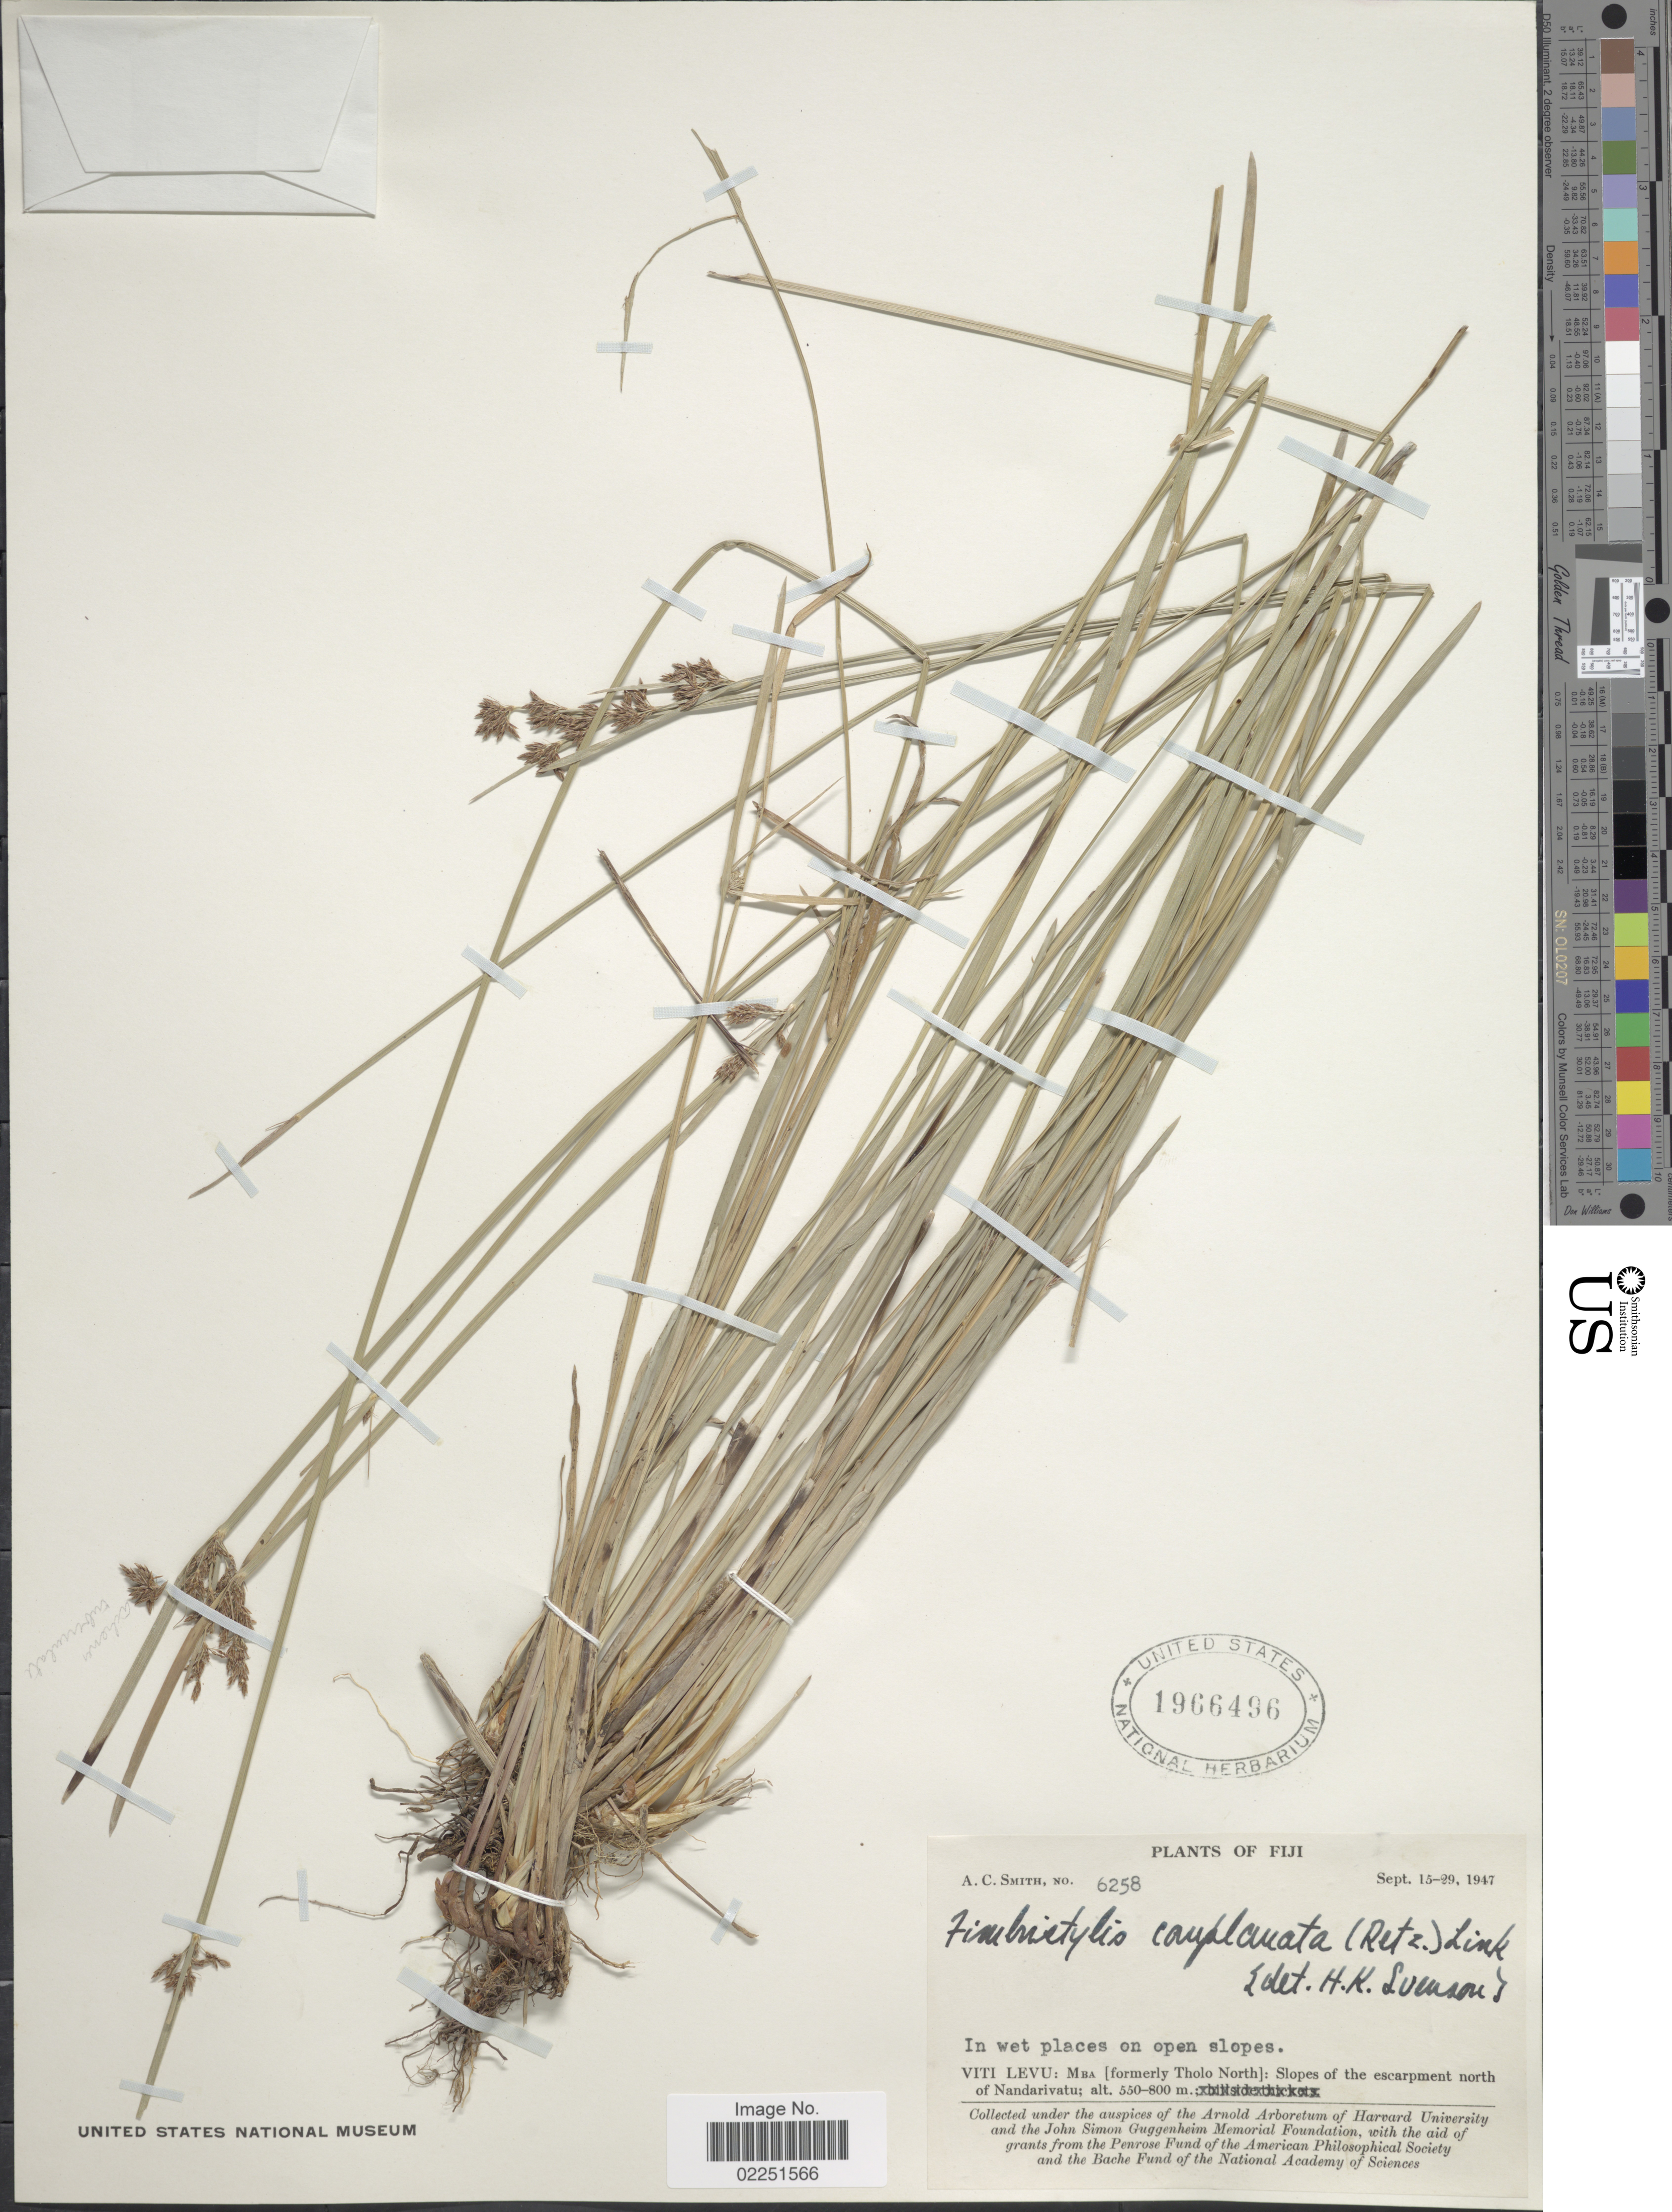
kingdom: Plantae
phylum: Tracheophyta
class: Liliopsida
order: Poales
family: Cyperaceae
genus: Fimbristylis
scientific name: Fimbristylis autumnalis (L.) Roem. & Schult.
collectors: A. C. Smith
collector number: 6258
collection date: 1947-09-15/1947-09-29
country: Fiji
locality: Viti Levu: Mba [formerly Tholo North]: slopes of the escarpment north of Nandarivatu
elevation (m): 550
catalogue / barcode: US 1966496